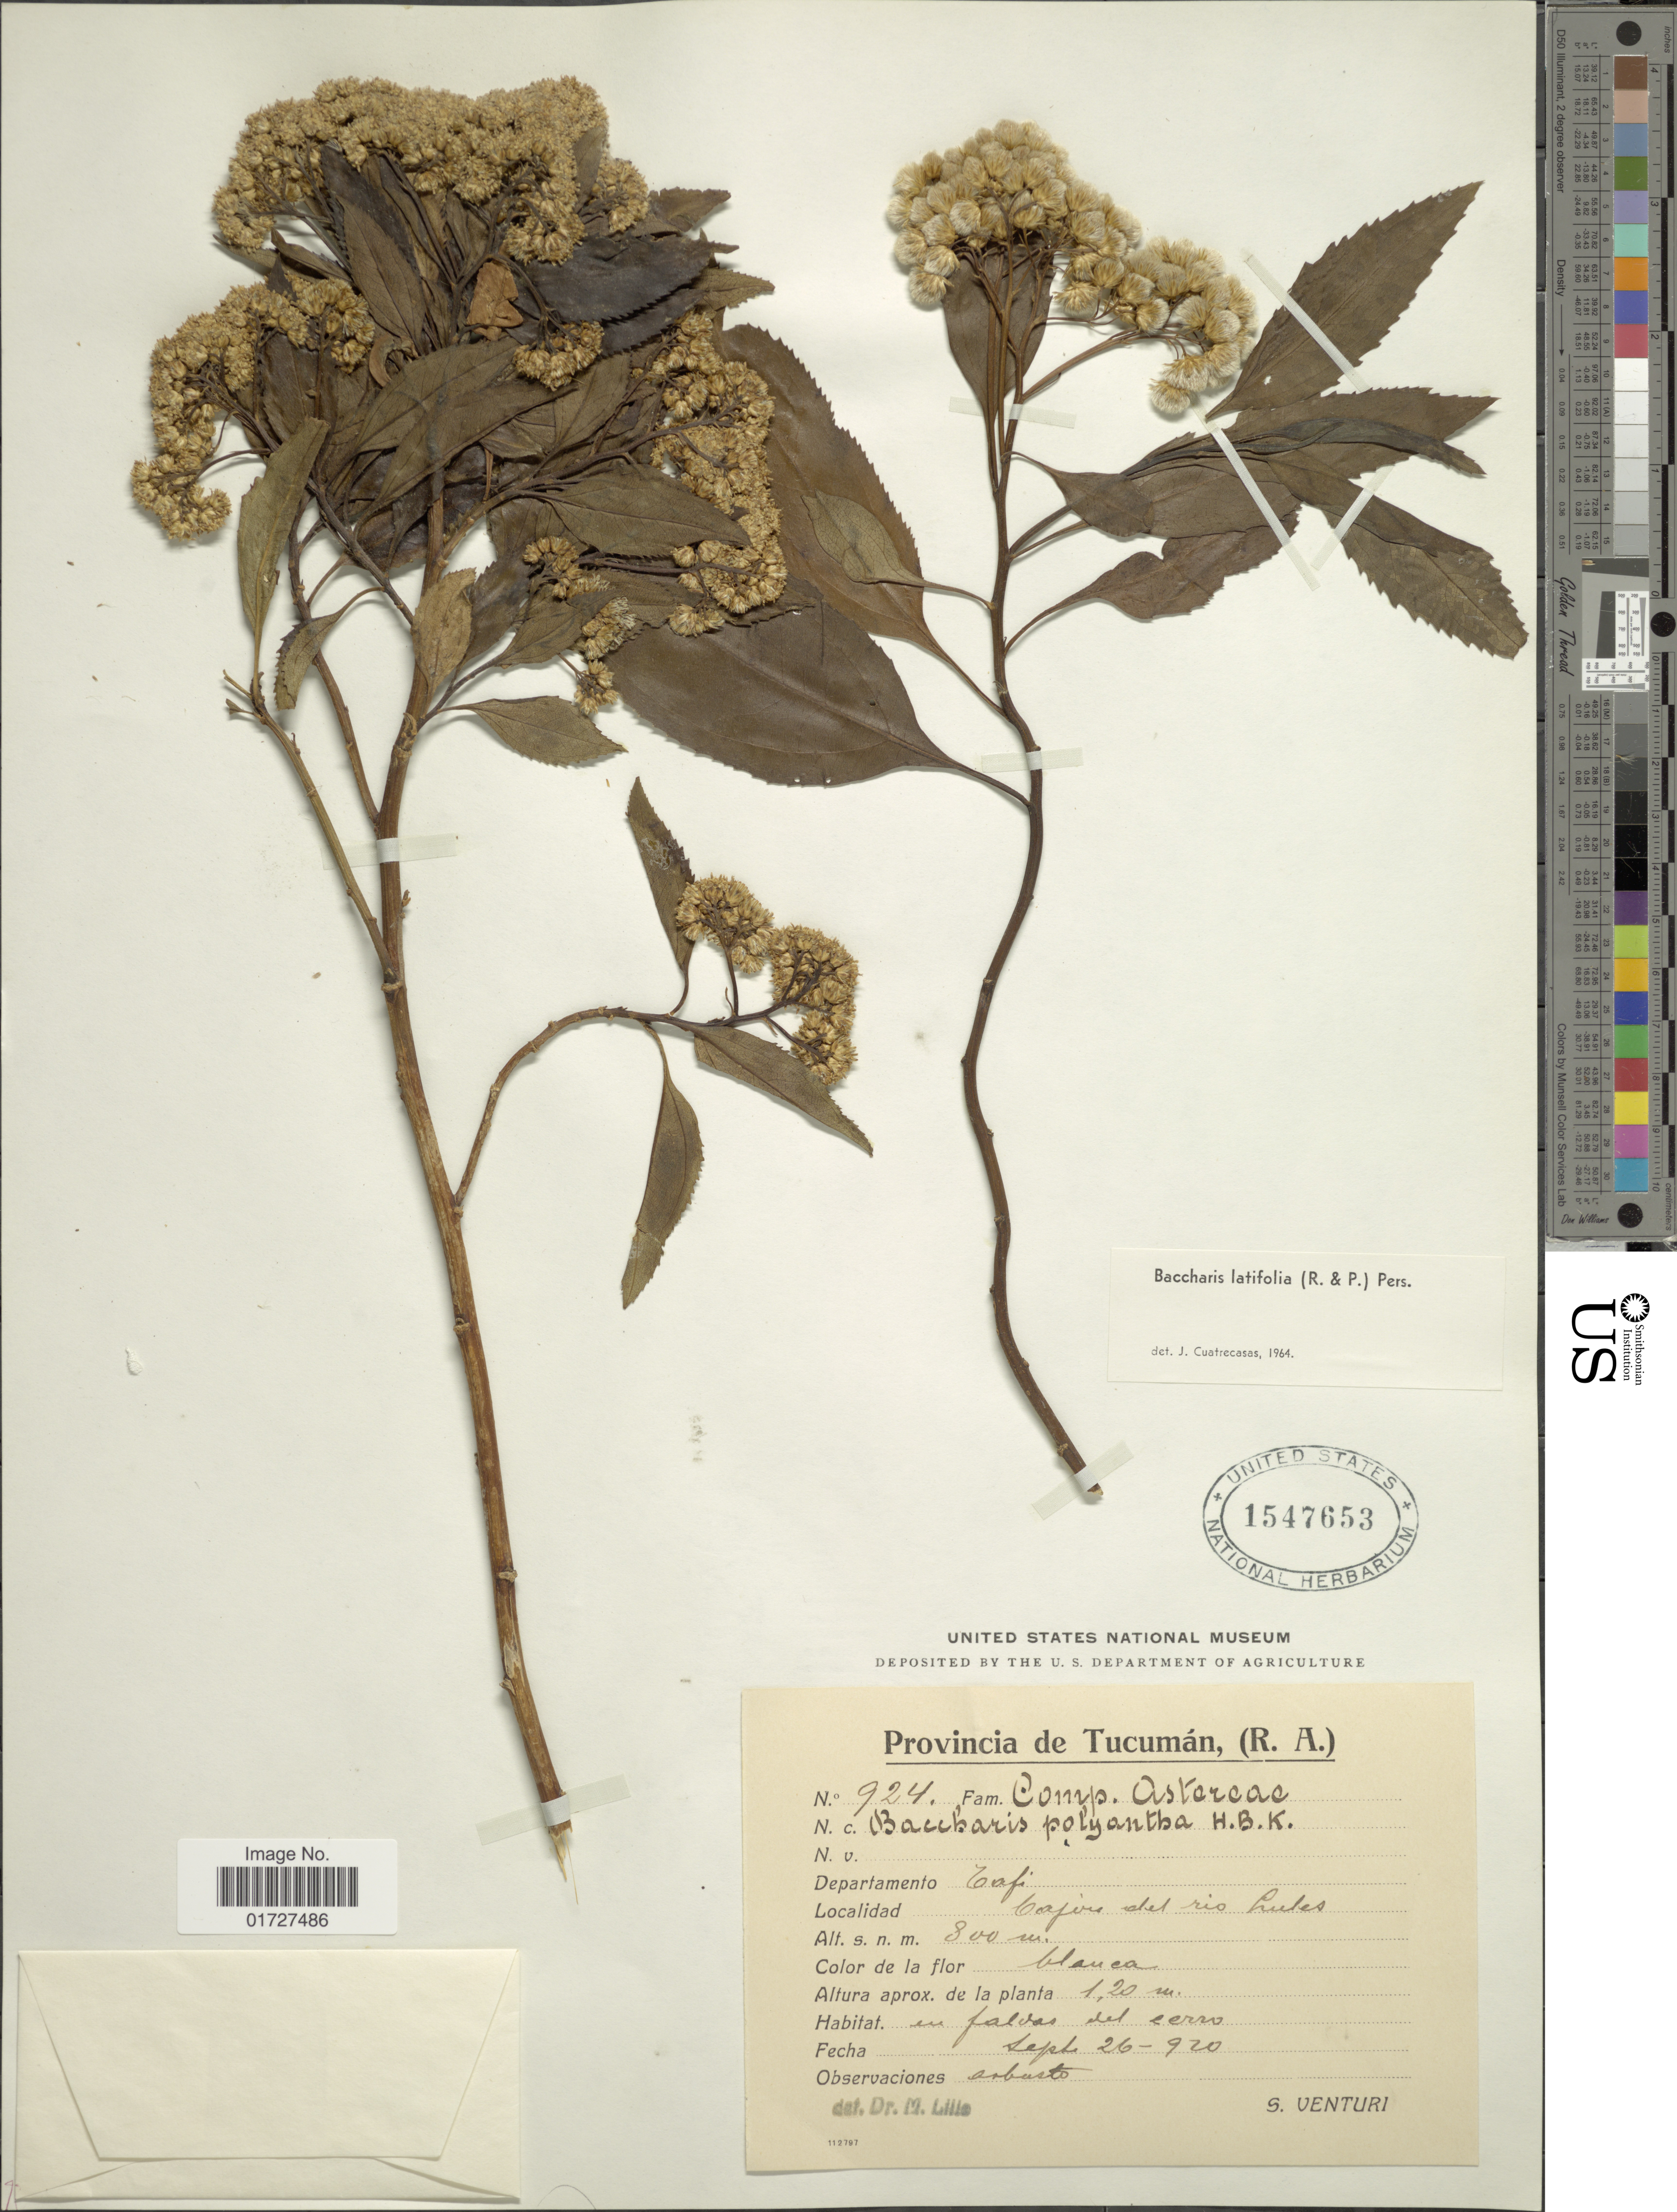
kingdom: Plantae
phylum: Tracheophyta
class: Magnoliopsida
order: Asterales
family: Asteraceae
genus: Baccharis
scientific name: Baccharis latifolia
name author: (Ruiz & Pav.) Pers.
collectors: S. Venturi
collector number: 924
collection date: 1920-09-26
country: Argentina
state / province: Tucuman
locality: Departamento Tafi, Cajou del rio Lules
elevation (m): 800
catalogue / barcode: US 1547653